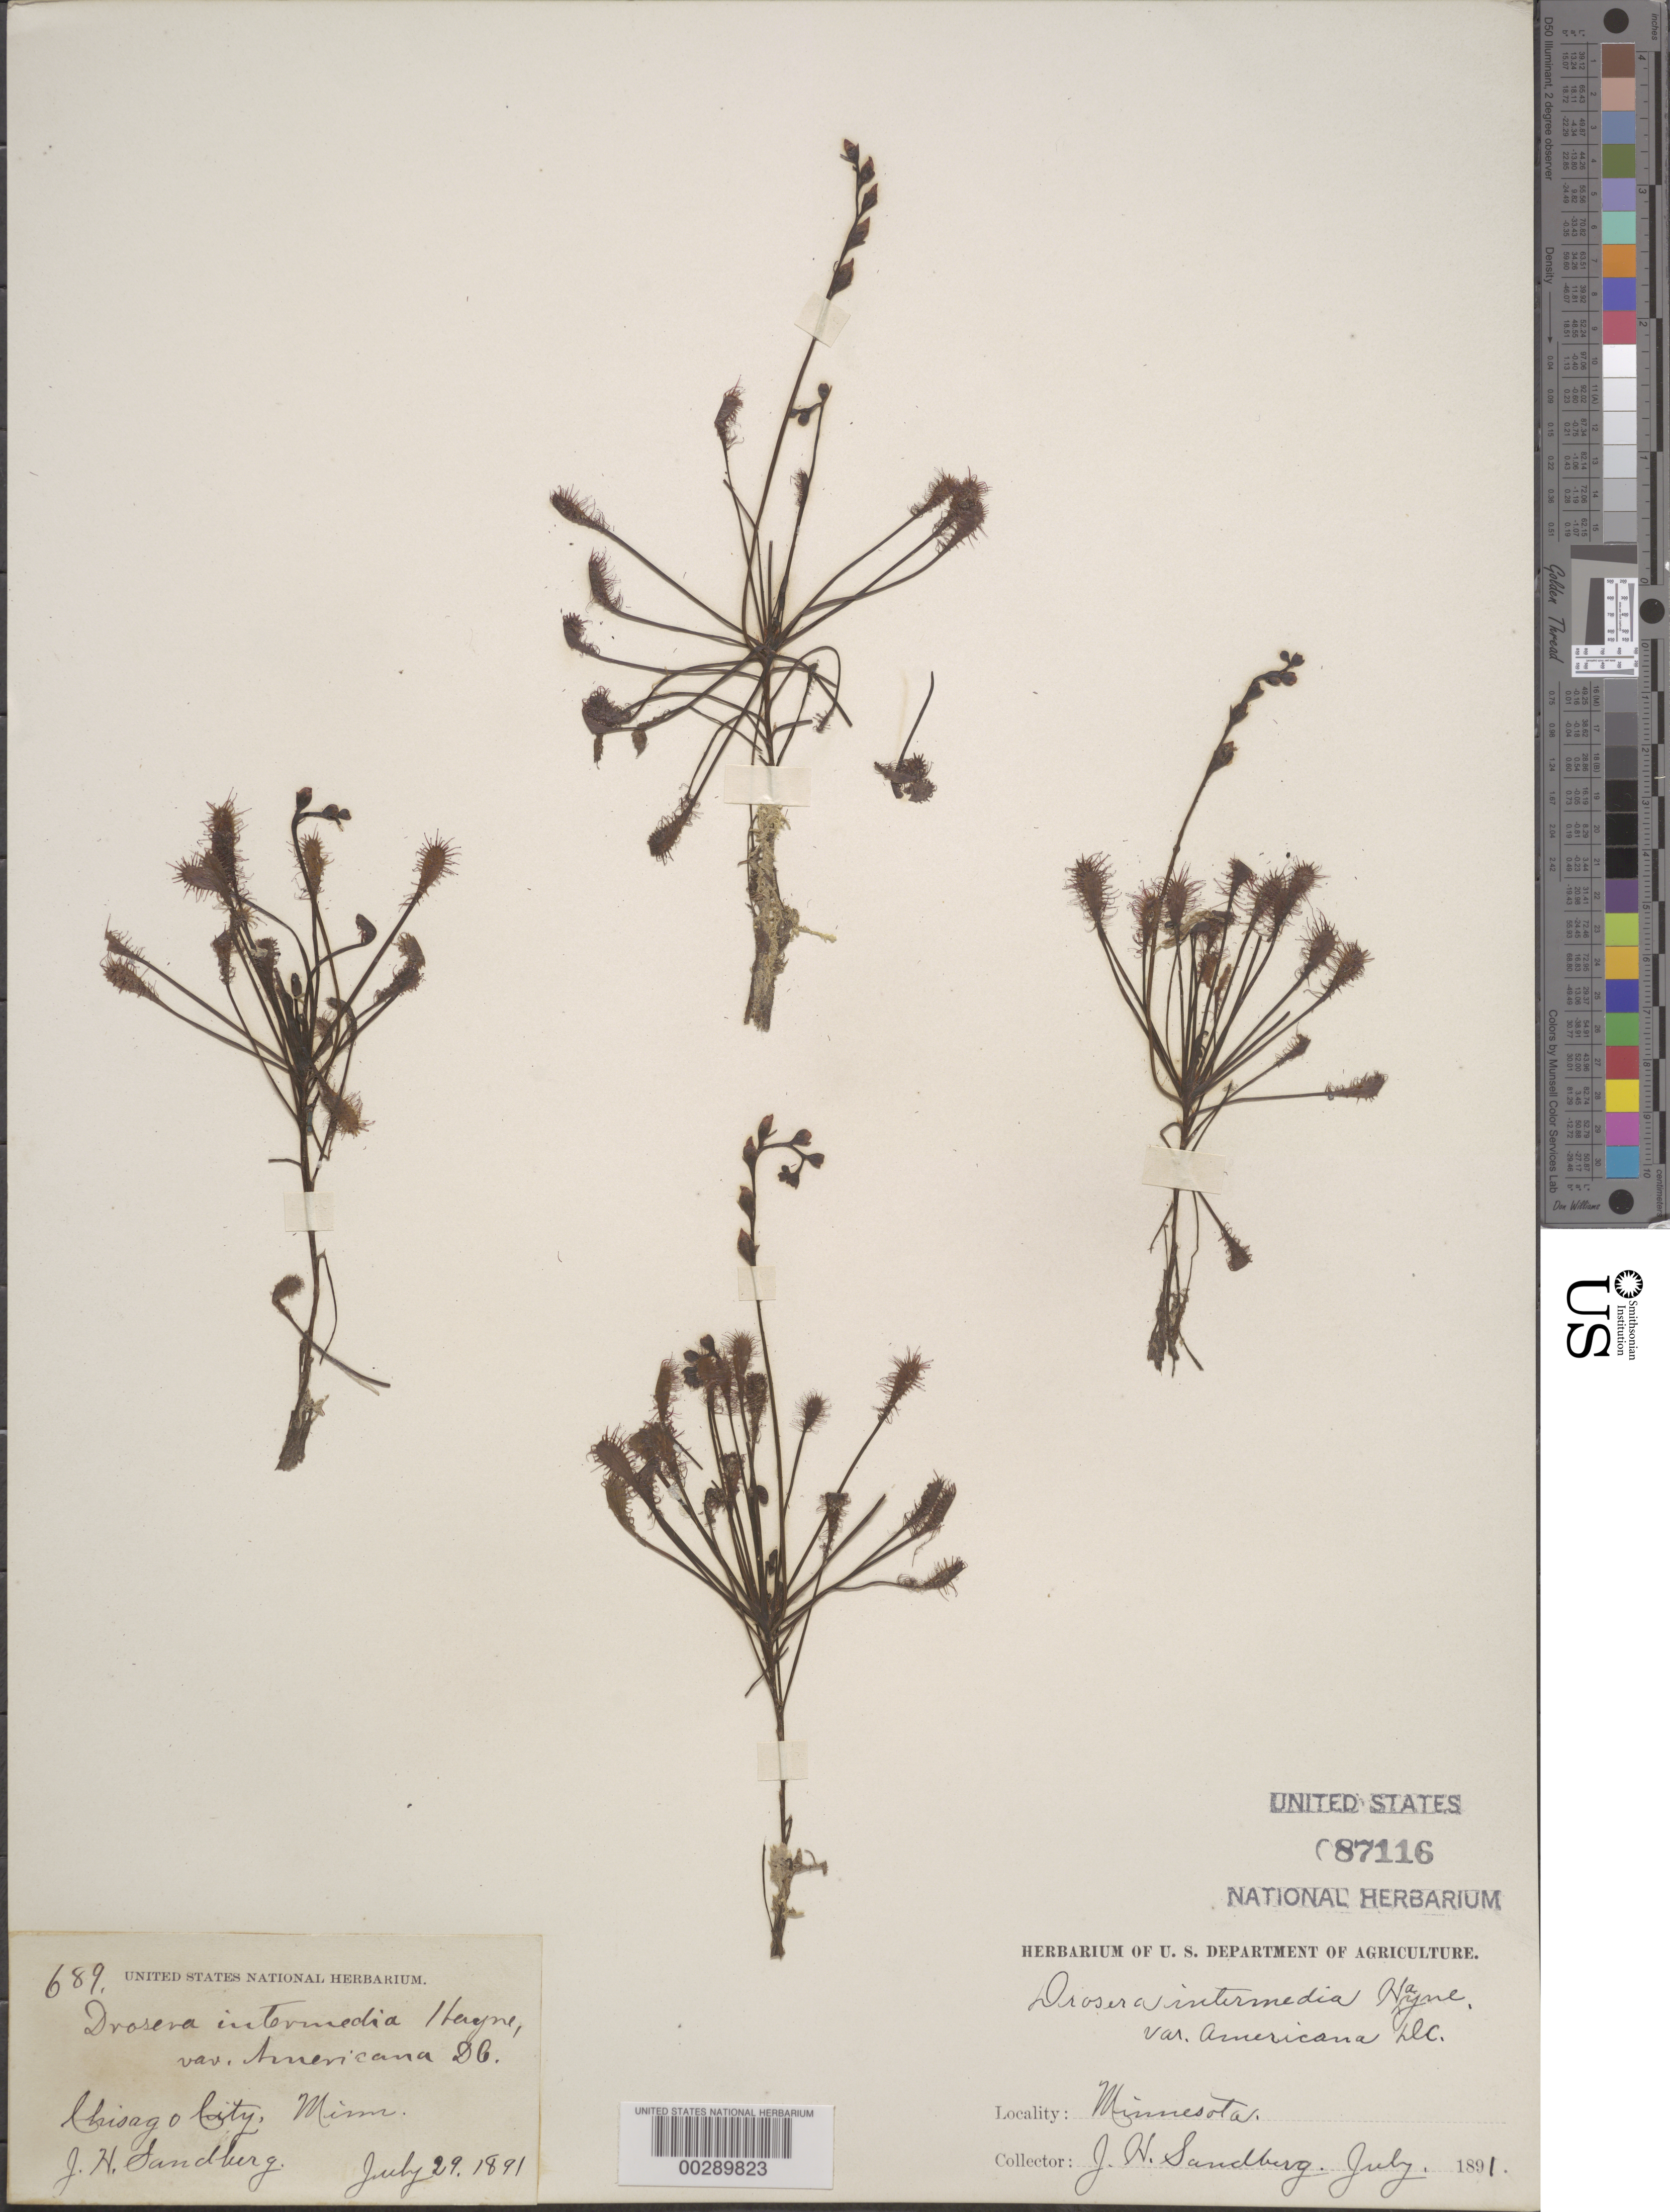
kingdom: Plantae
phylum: Tracheophyta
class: Magnoliopsida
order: Caryophyllales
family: Droseraceae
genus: Drosera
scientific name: Drosera intermedia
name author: Hayne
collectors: J. H. Sandberg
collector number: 689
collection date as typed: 29 Jul 1891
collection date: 1891-07-29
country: United States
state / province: Minnesota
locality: Chisago city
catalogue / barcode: US 87116